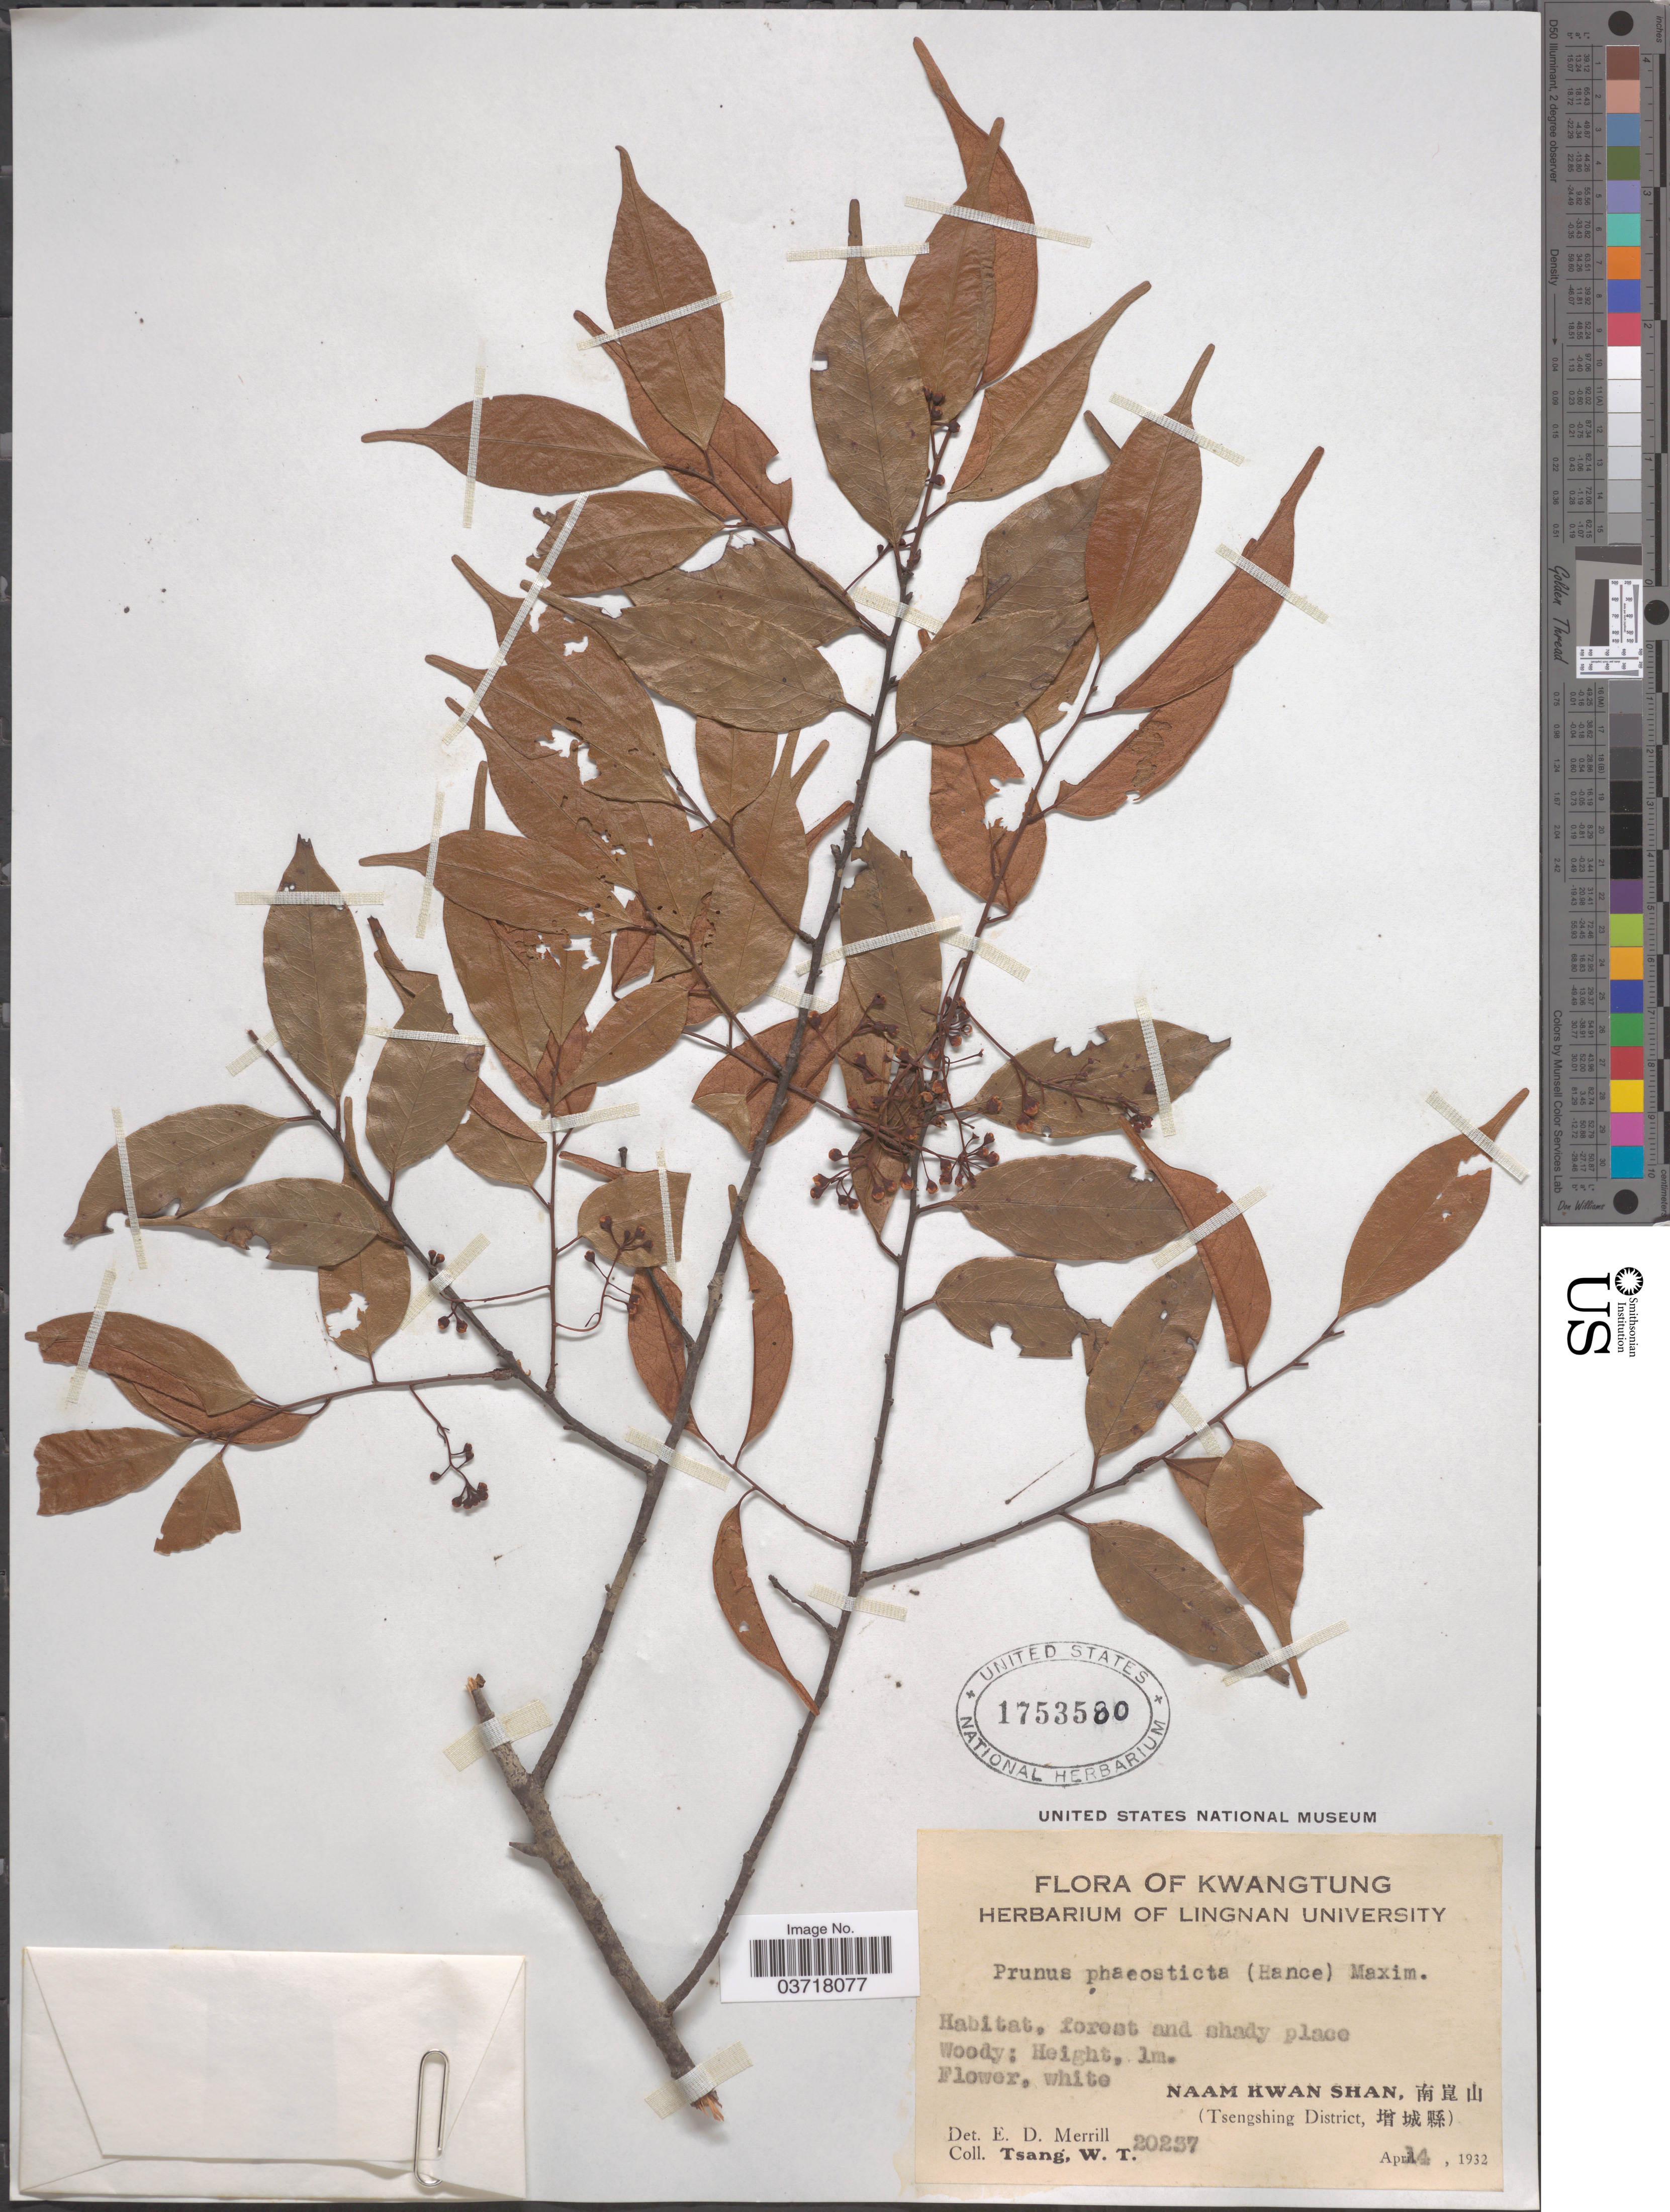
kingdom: Plantae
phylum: Tracheophyta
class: Magnoliopsida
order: Rosales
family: Rosaceae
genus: Prunus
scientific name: Prunus phaeosticta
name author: (Hance) Maxim.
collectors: W. T. Tsang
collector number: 20237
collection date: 1932-04-14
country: China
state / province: Guangdong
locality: Kwangtung. Naam Kwan Shan, X. (Tsengshing District, X).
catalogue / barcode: US 1753580